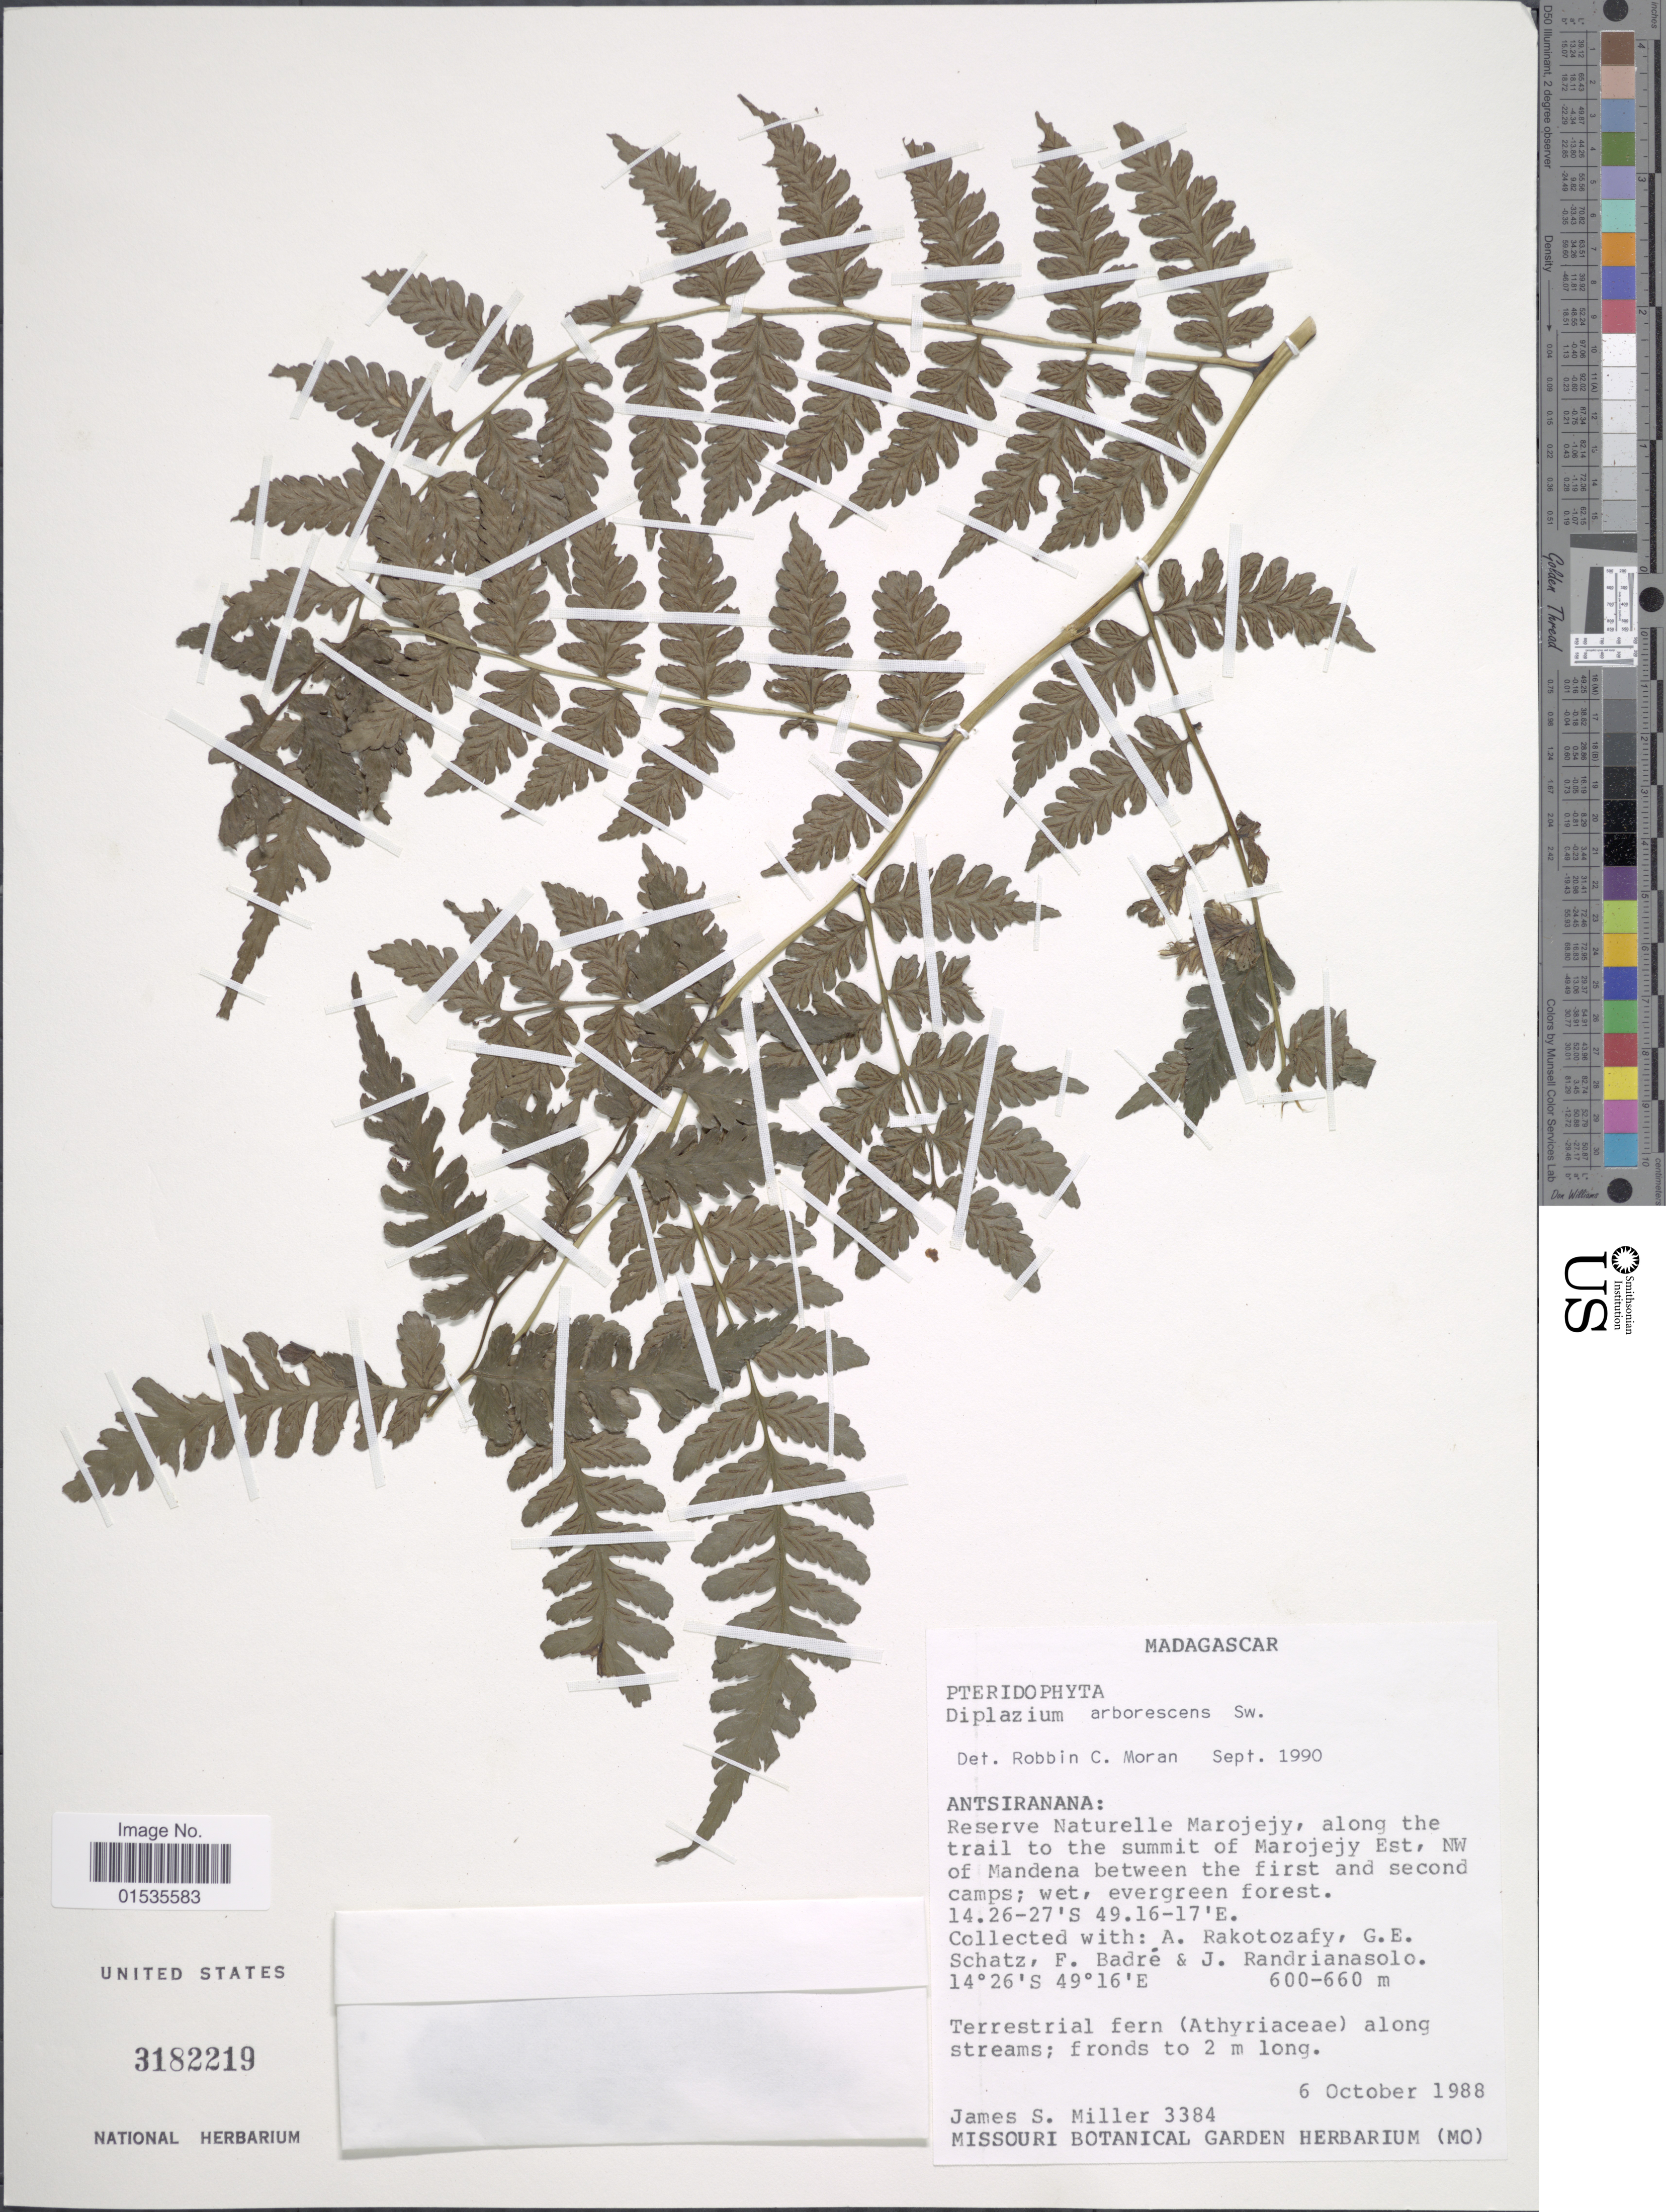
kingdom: Plantae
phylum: Tracheophyta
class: Polypodiopsida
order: Polypodiales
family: Athyriaceae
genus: Diplazium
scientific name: Diplazium arborescens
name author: Sw.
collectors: J. S. Miller, A. Rakotozafy, G. Schatz, F. Badré & J. Randrianasolo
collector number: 3384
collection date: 1988-10-06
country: Madagascar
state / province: Sava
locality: Reserve Naturelle Marojejy, along the trail to the summit of Marojejy Est, NW of Mandena between the first and second camps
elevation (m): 600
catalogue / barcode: US 3182219